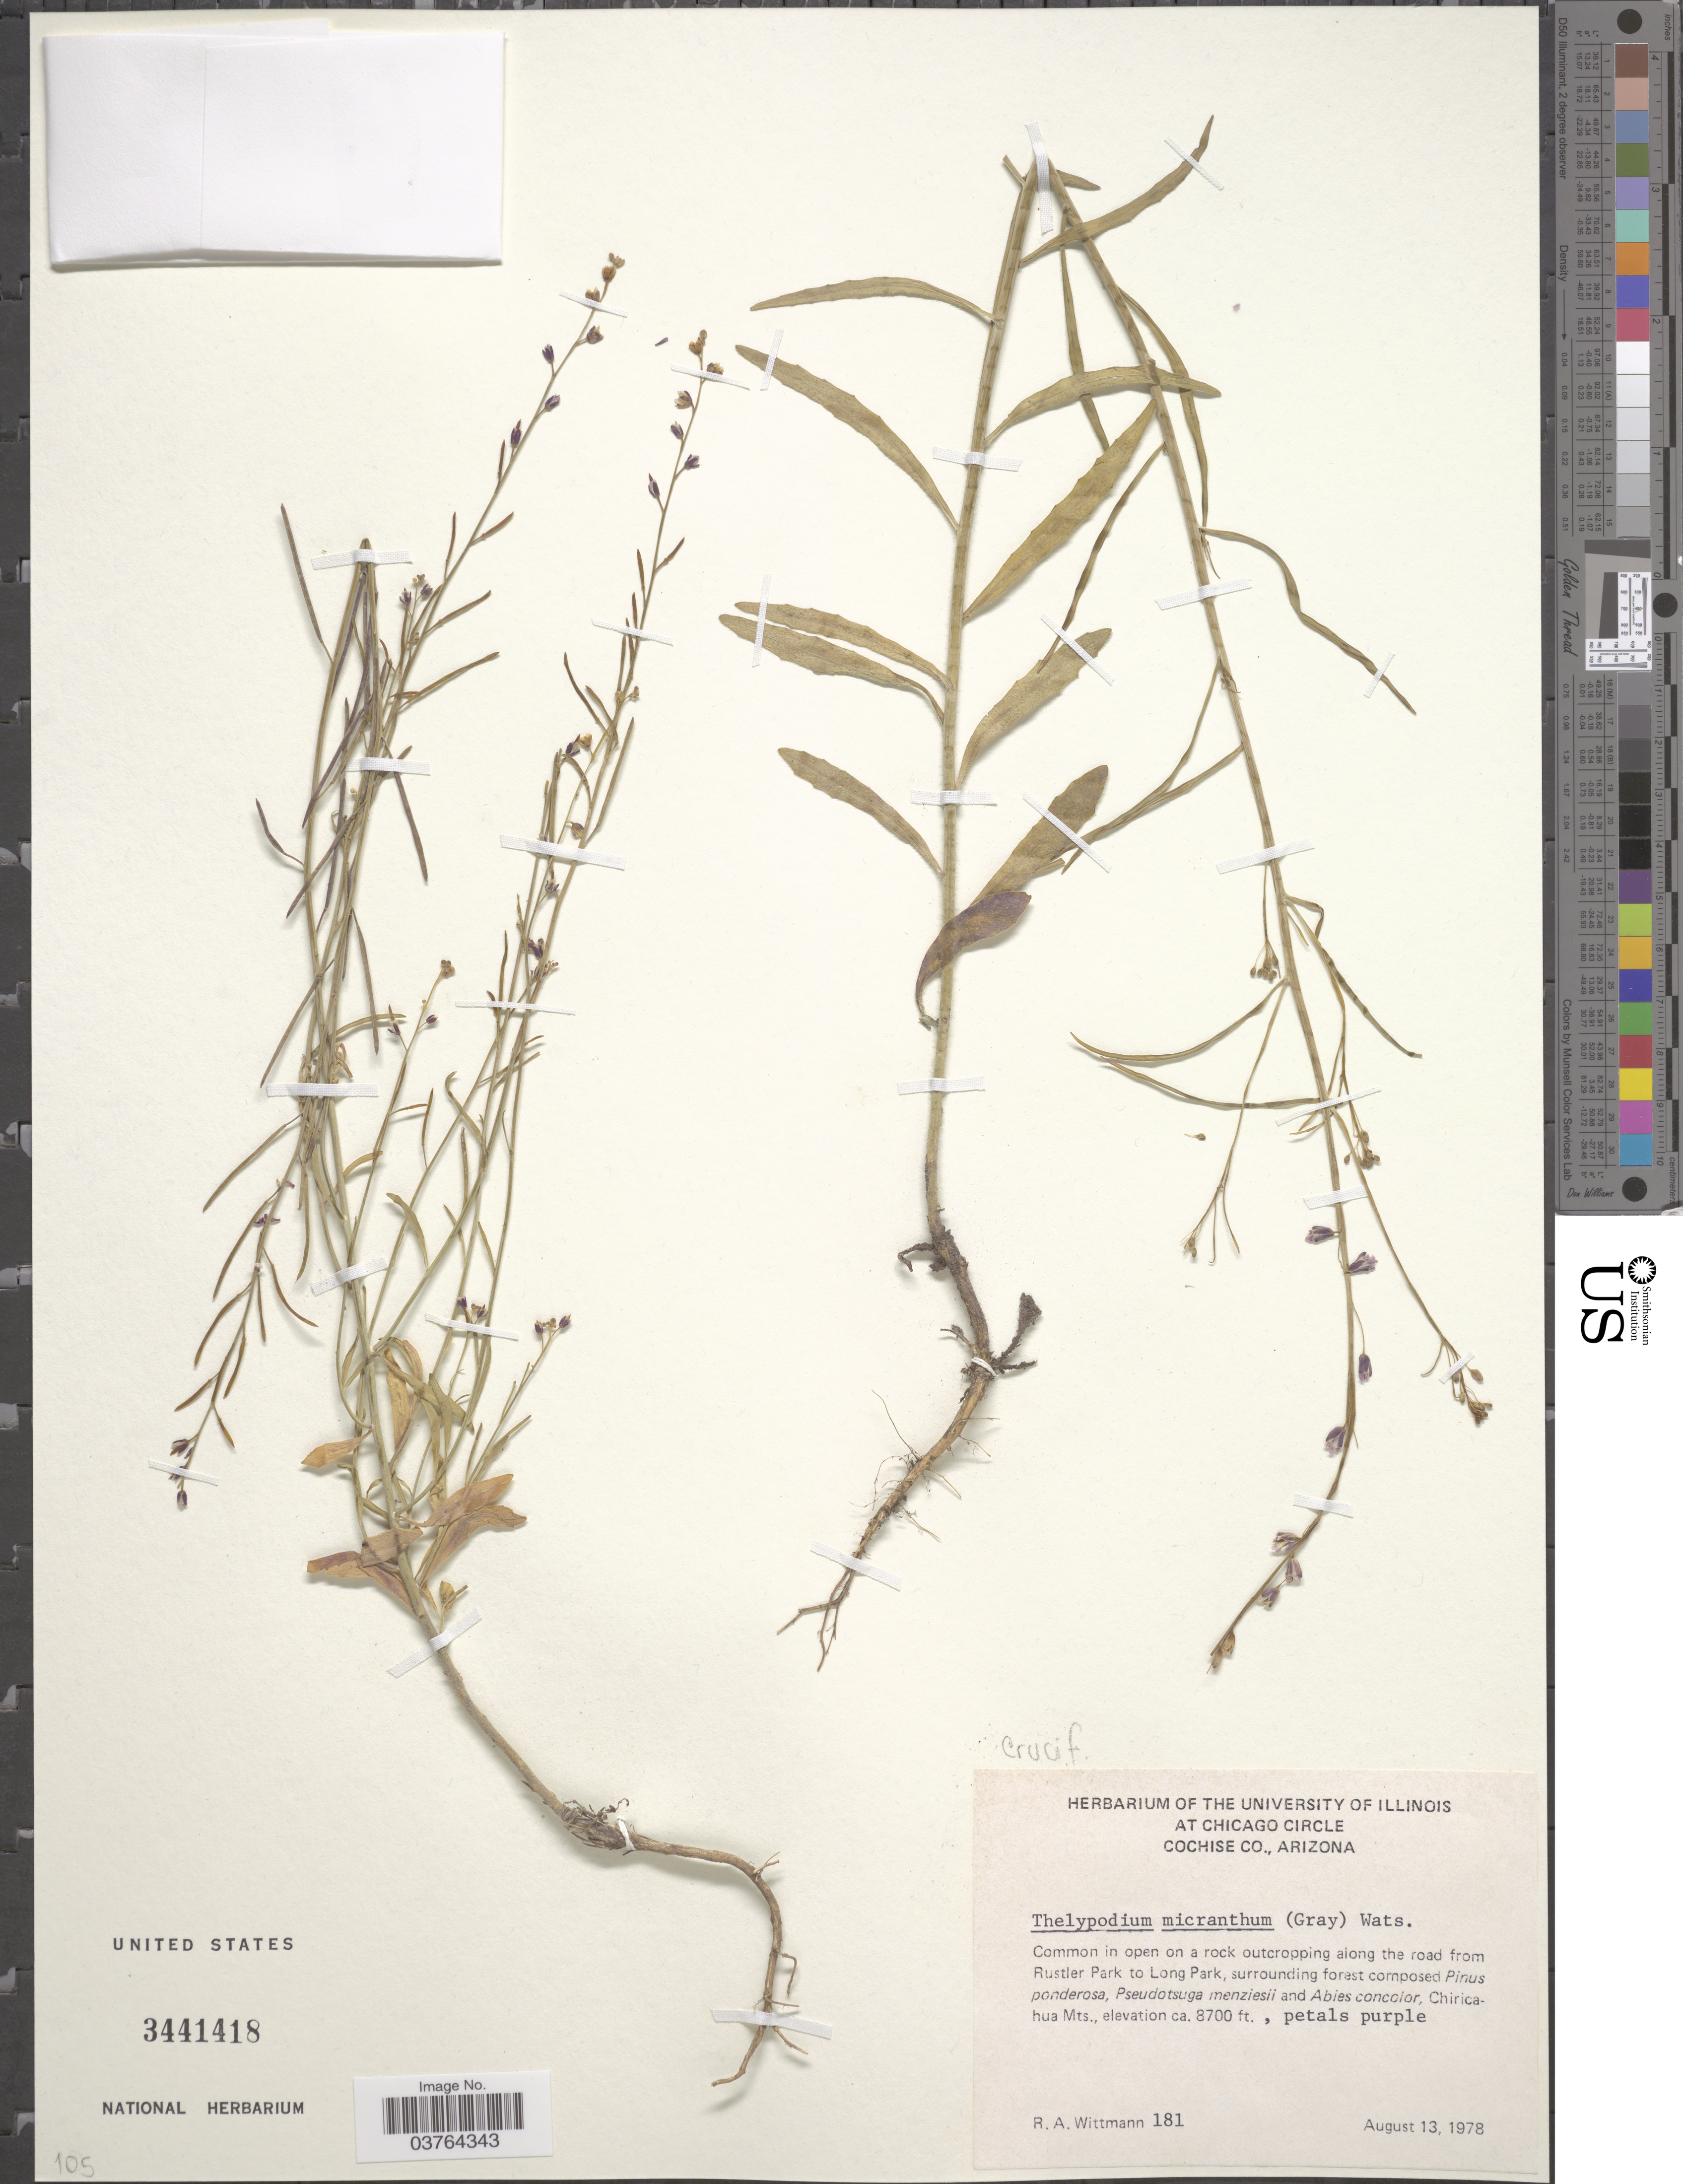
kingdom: Plantae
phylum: Tracheophyta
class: Magnoliopsida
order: Brassicales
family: Brassicaceae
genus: Pennellia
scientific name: Pennellia micrantha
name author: (A. Gray) Nieuwl.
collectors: R. Wittmann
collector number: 181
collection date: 1978-08-13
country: United States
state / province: Arizona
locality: Cochise Co. Common in open on a rock outcropping along the road from Rustler Park to Long Park, Chiricahua Mts.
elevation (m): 2652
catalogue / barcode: US 3441418